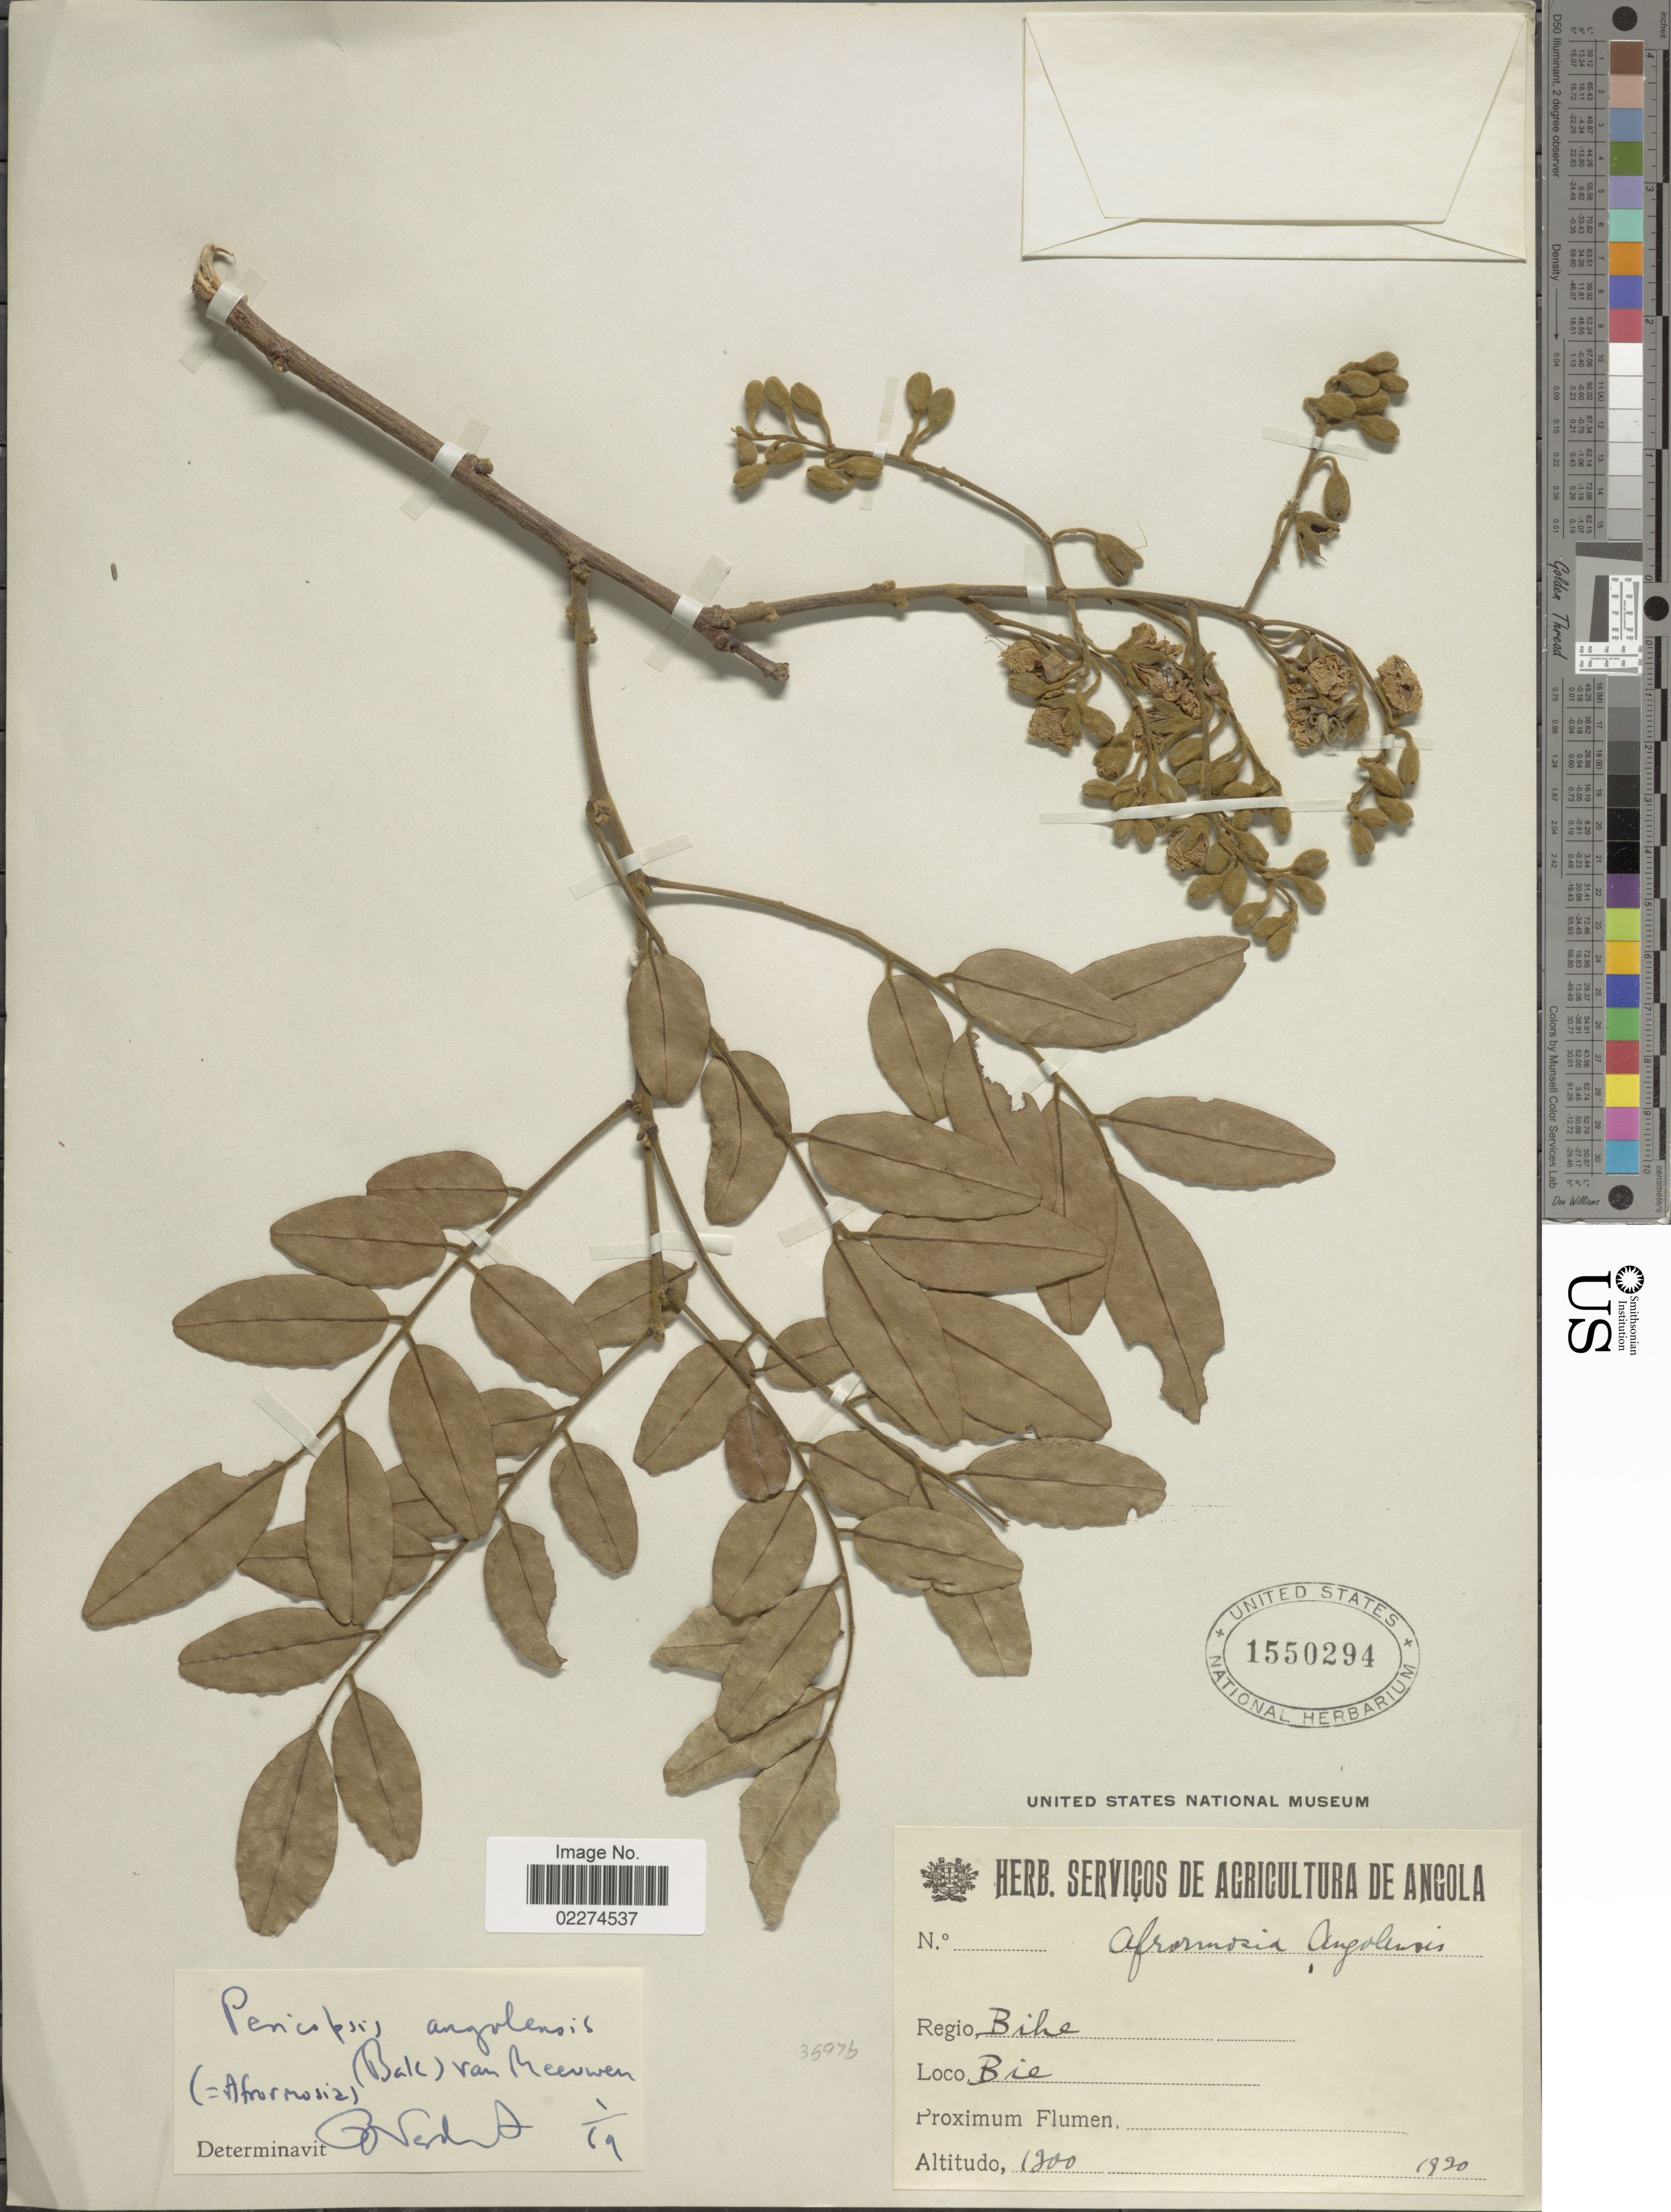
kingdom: Plantae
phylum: Tracheophyta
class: Magnoliopsida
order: Fabales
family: Fabaceae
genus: Pericopsis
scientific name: Pericopsis angolensis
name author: (Baker) Meeuwen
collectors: ex herb. Servicos de Agricultura de Angola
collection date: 1820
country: Angola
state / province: Bie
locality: Regio Bihe, Loco Bie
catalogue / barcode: US 1550294